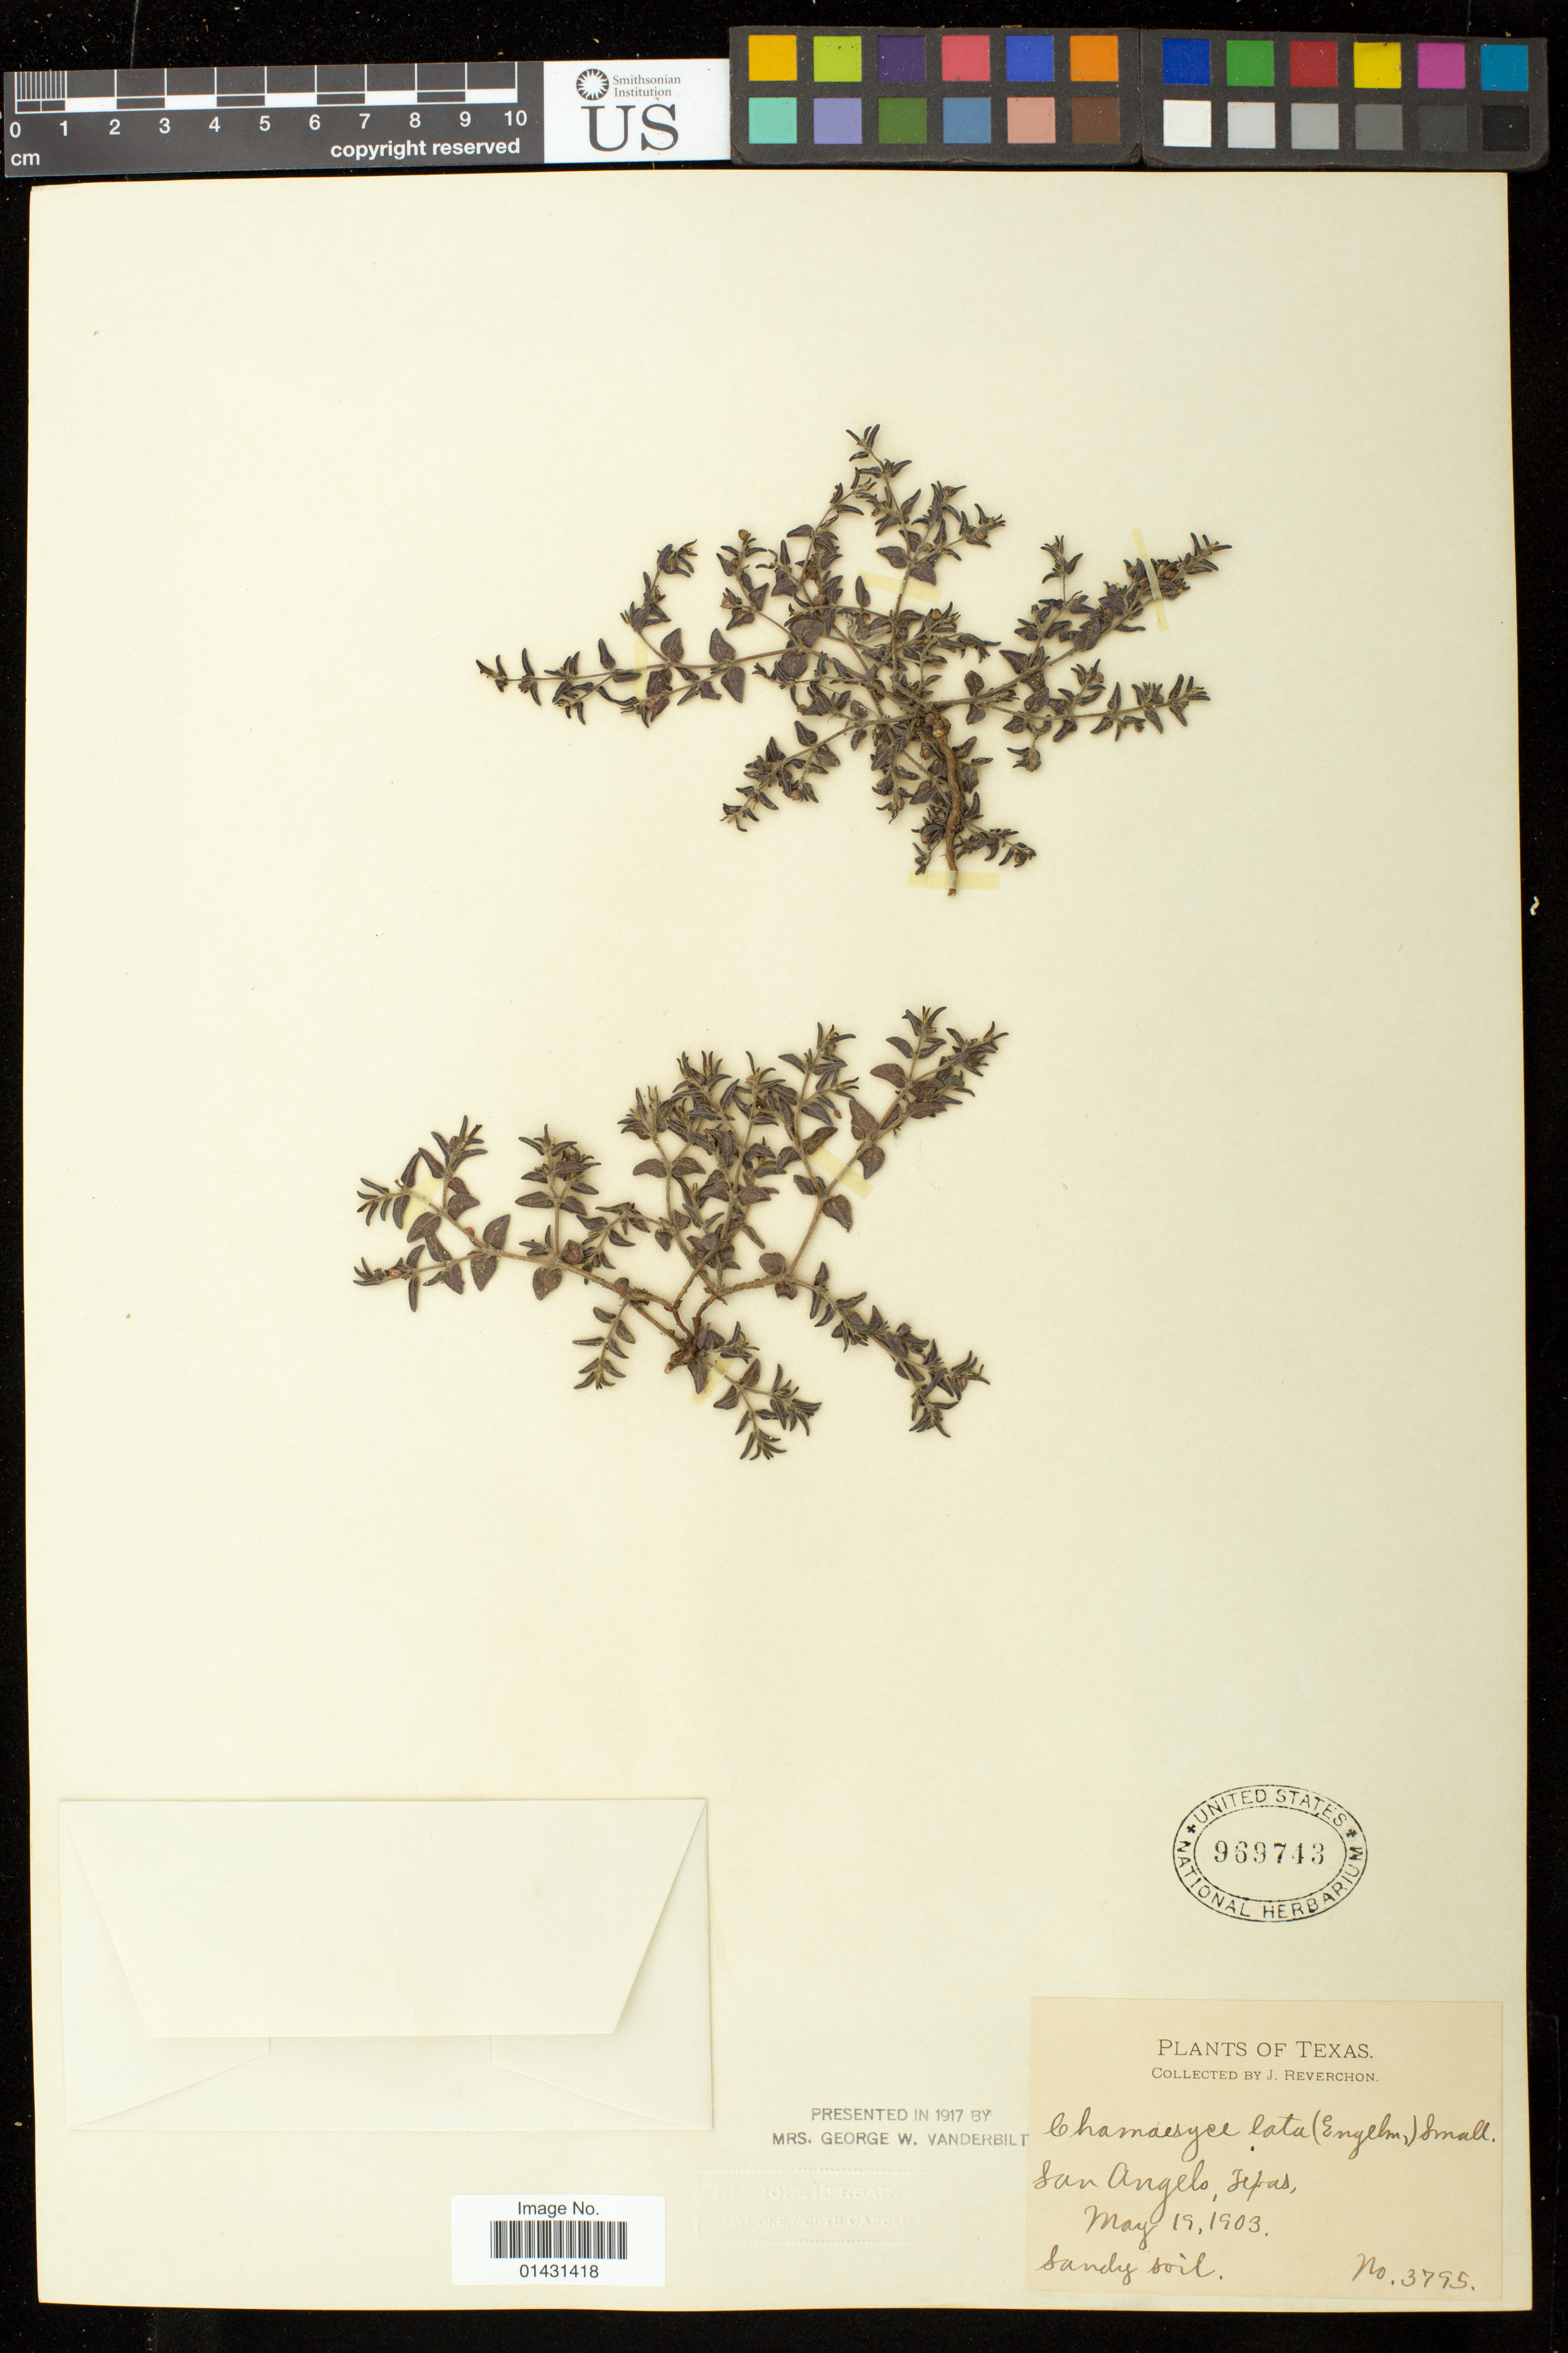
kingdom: Plantae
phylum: Tracheophyta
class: Magnoliopsida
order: Malpighiales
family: Euphorbiaceae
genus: Euphorbia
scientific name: Euphorbia laxa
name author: Drake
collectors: J. Reverchon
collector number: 3795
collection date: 1903-05-19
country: United States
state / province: Texas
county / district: Tom Green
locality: San Angelo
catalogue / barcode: US 969743